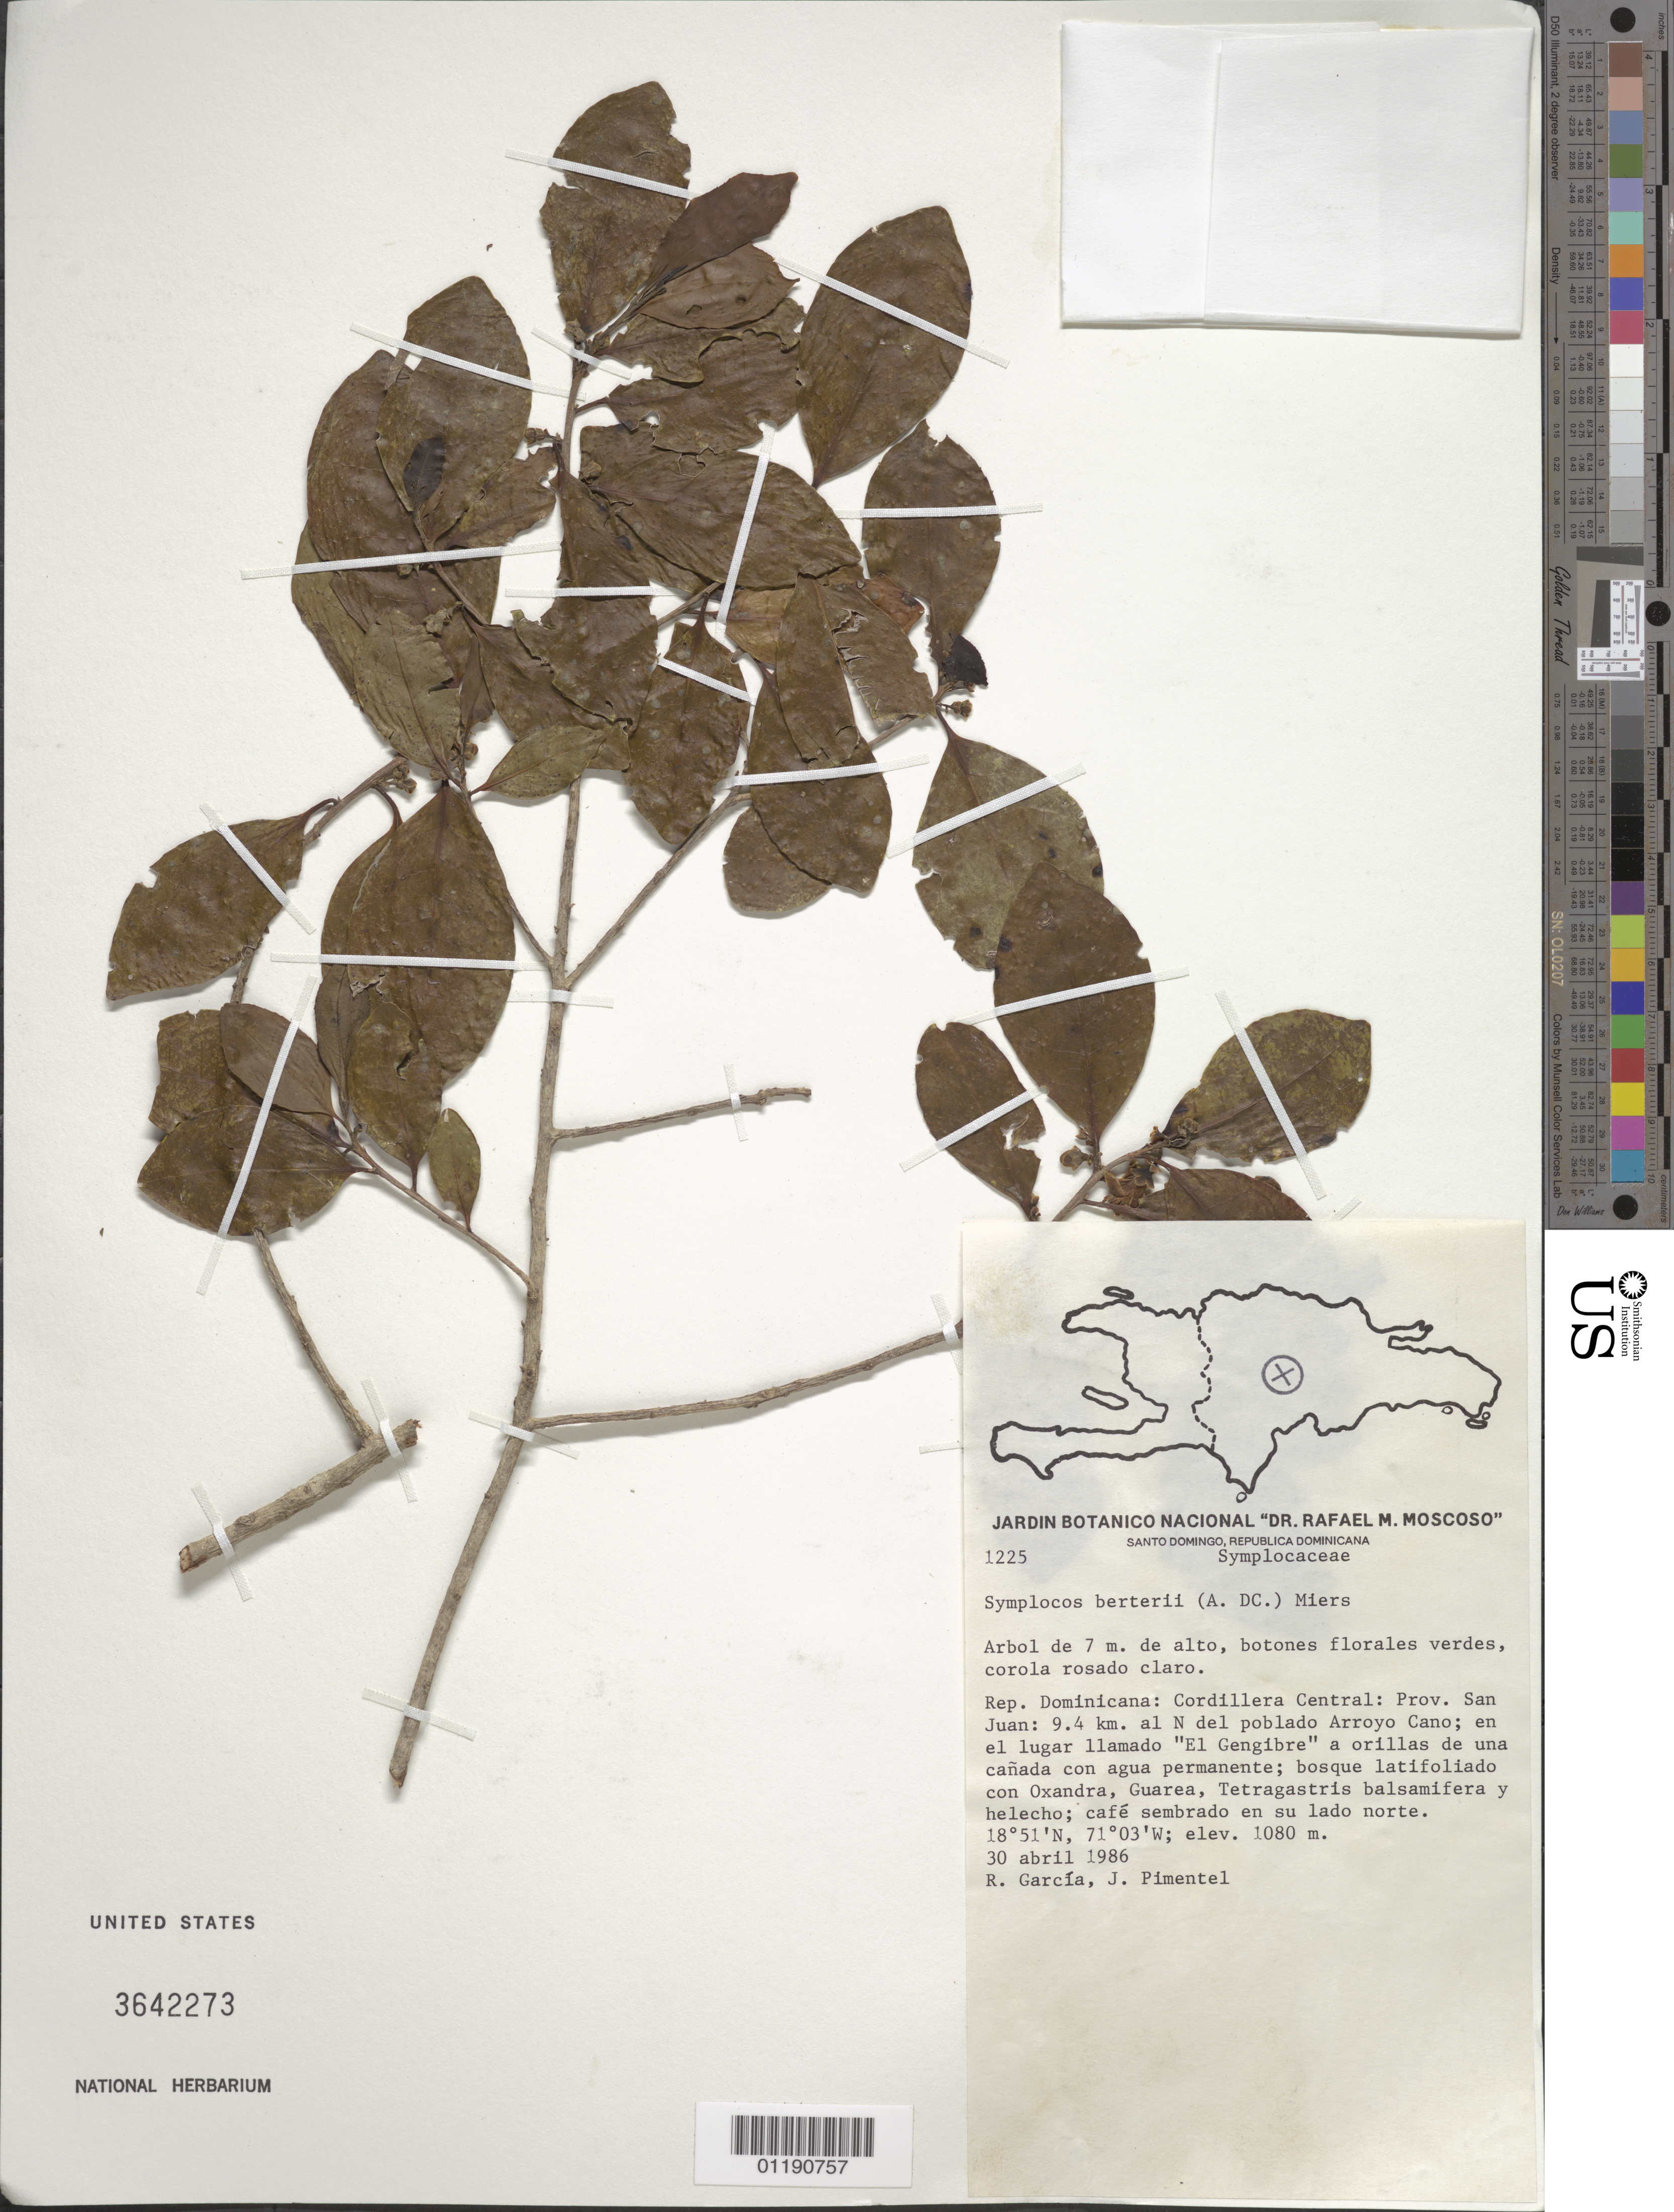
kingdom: Plantae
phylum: Tracheophyta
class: Magnoliopsida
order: Ericales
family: Symplocaceae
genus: Symplocos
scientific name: Symplocos martinicensis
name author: Jacq.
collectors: R. García & J. Pimentel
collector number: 1225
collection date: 1986-04-30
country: Dominican Republic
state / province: San Juan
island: Hispaniola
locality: Cordillera Central. 9.4 km. N of the town Arroyo Cano, in the place called "El Gengibre."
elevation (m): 1080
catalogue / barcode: US 3642273